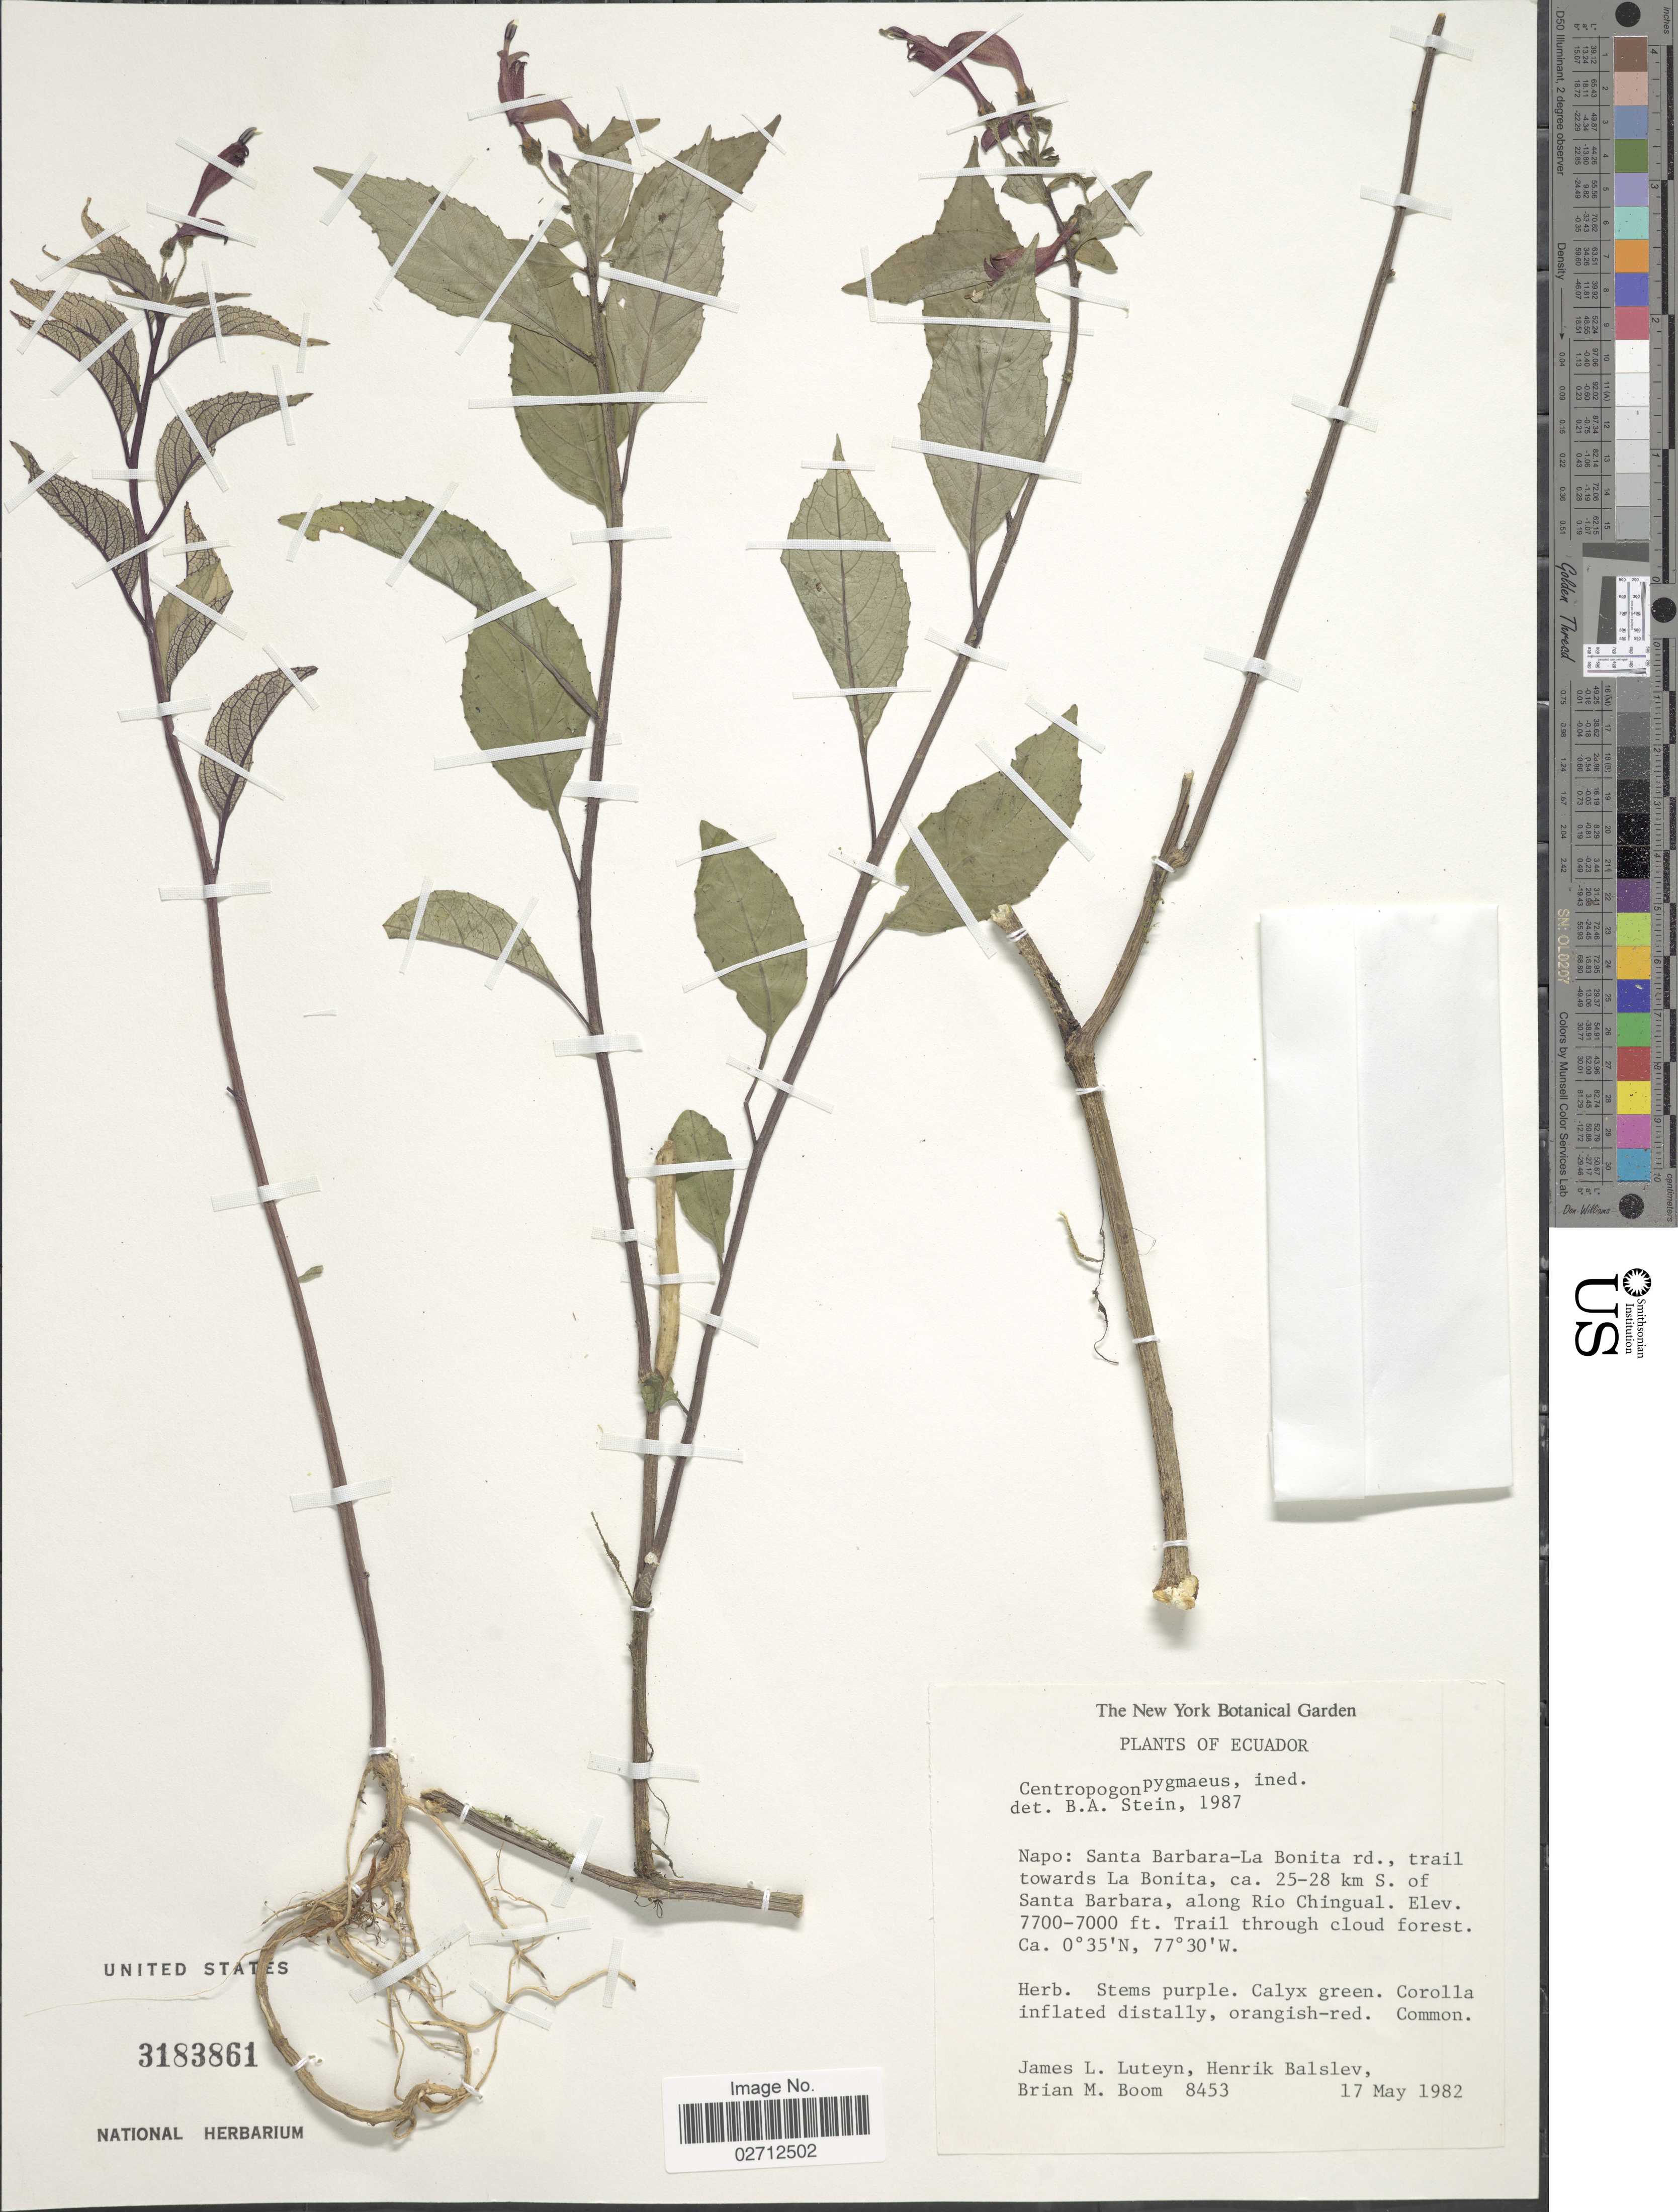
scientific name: unpublished name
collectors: J. L. Luteyn, H. Balslev & B. M. Boom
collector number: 8453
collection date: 1982-05-17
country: Ecuador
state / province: Napo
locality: Santa Barbara-La Bonita rd., trail towards La Bonita, ca. 25-28 km S of Santa Barbara, along Rio Chingual. Trail through cloud forest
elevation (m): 2134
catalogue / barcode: US 3183861